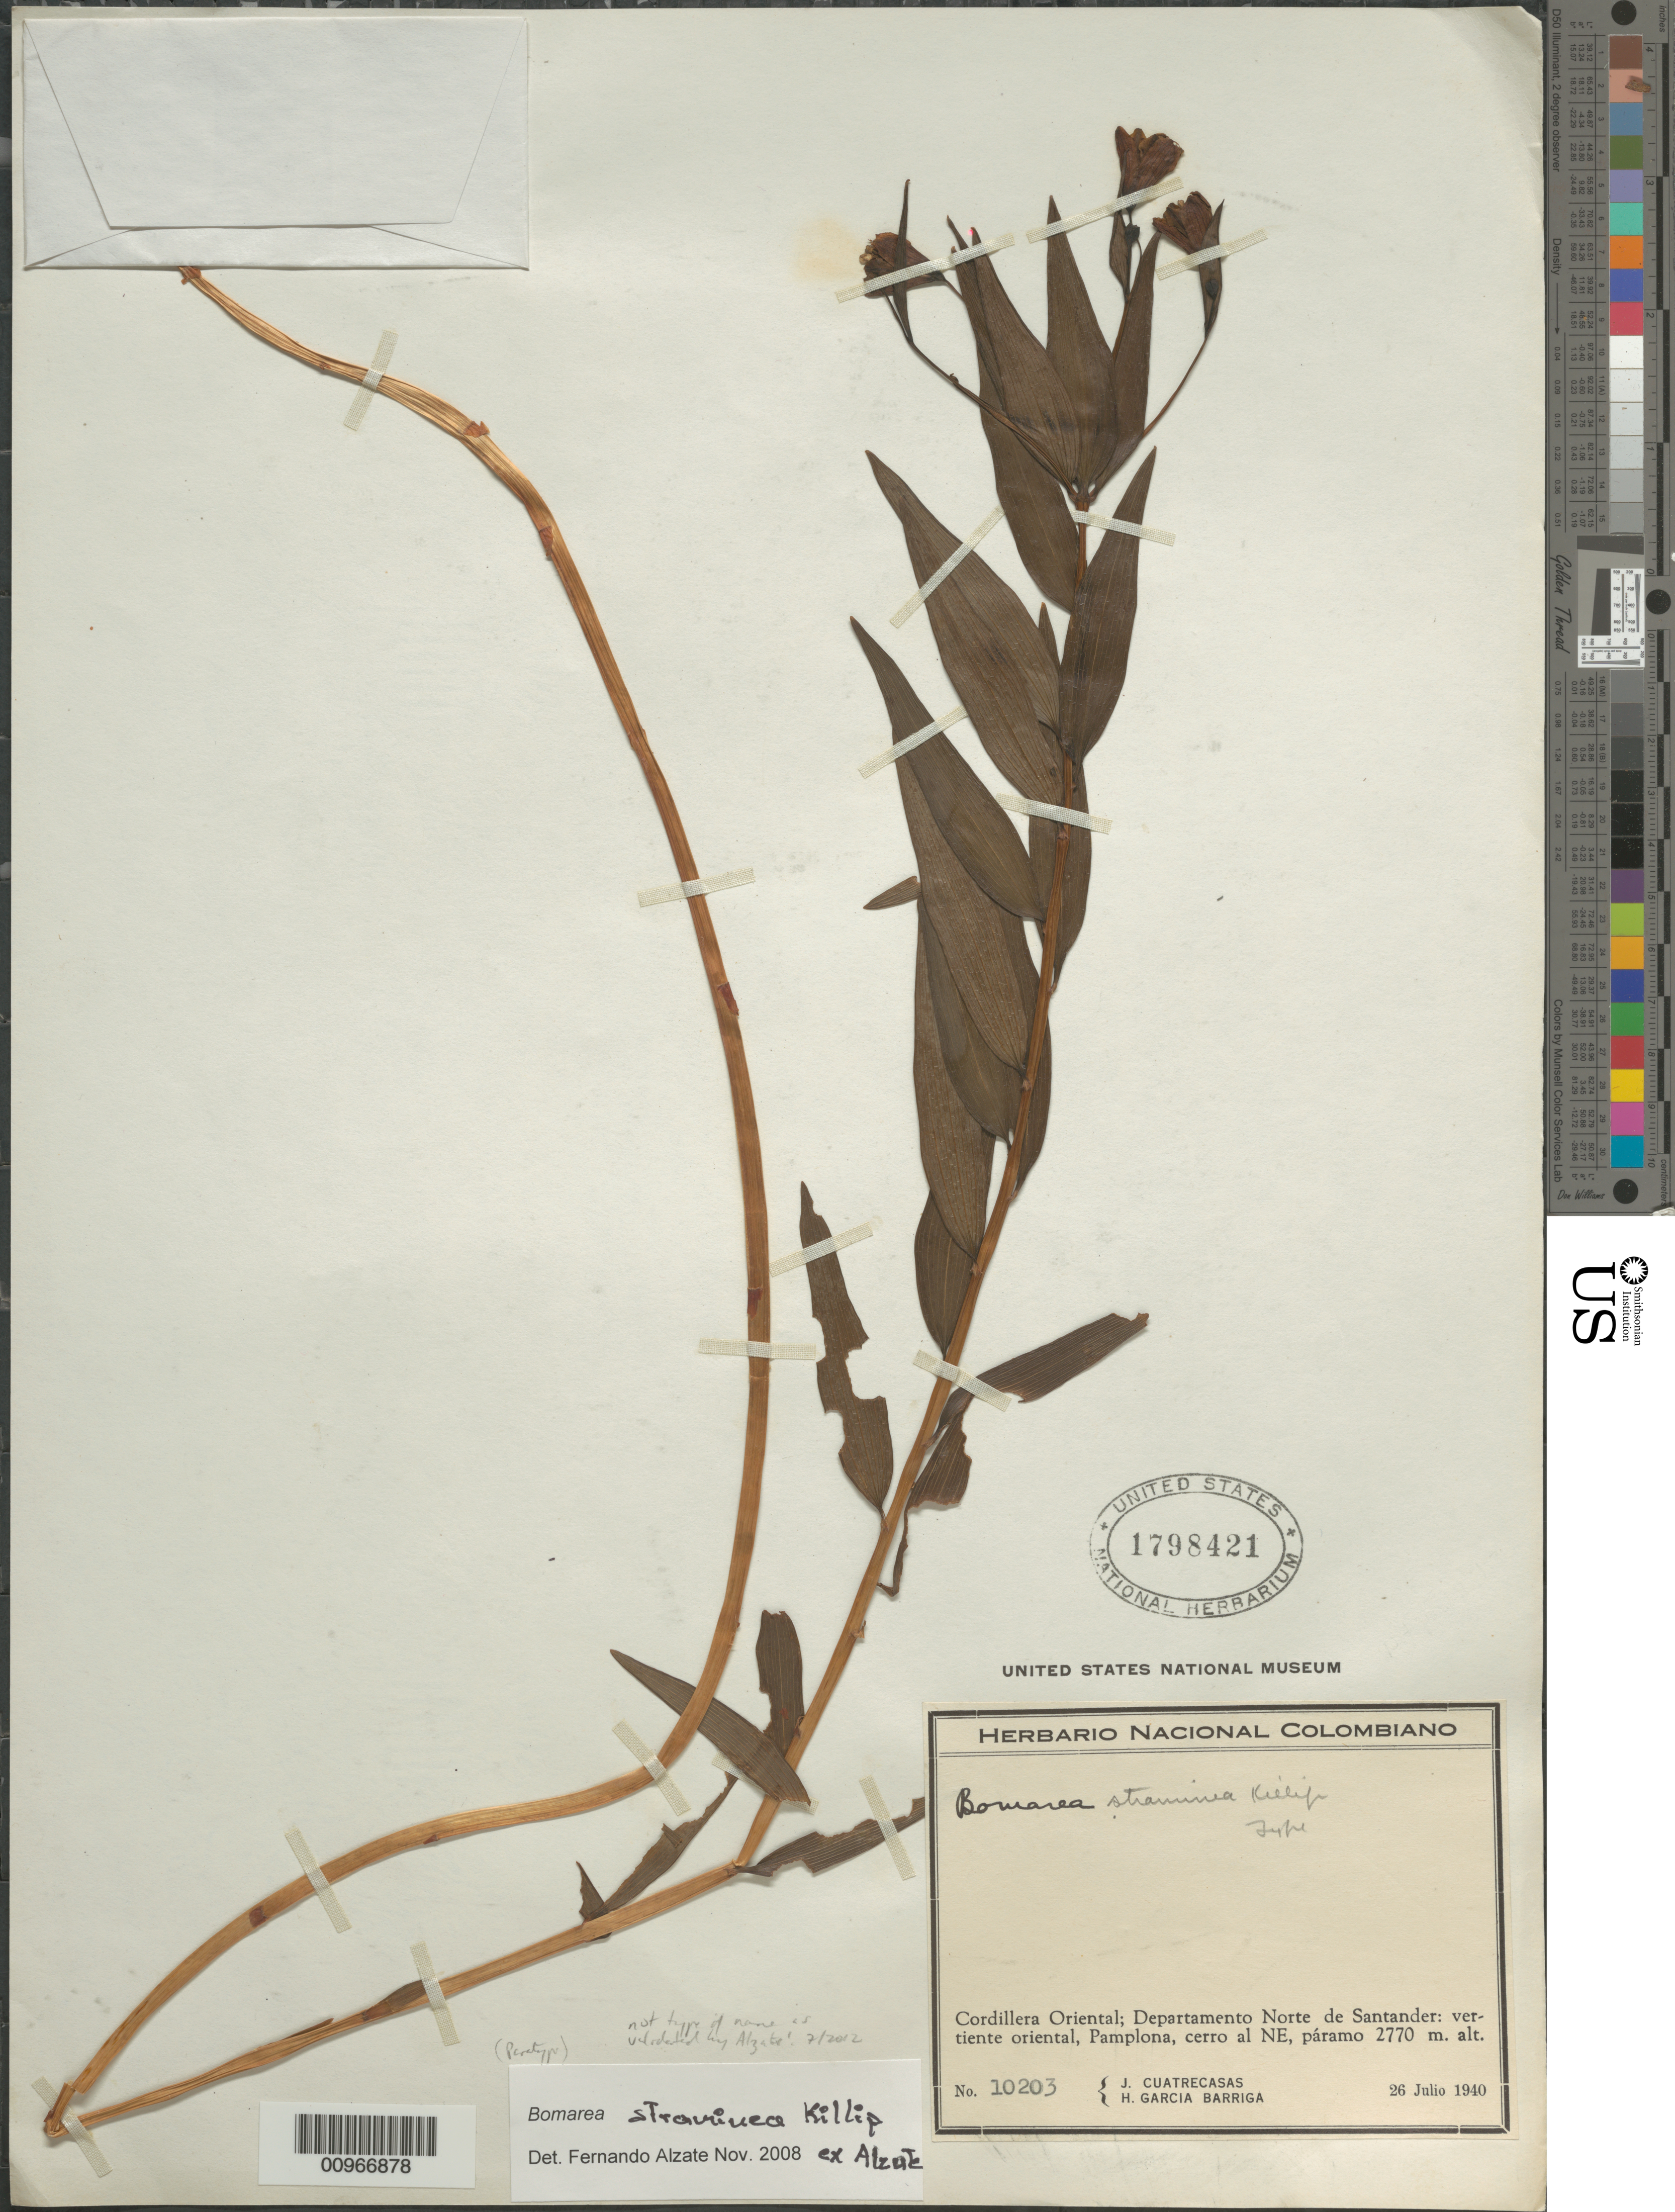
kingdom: Plantae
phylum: Tracheophyta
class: Liliopsida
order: Liliales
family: Alstroemeriaceae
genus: Bomarea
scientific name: Bomarea straminea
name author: Killip ex Alzate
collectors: J. Cuatrecasas & H. García Barriga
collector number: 10203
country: Colombia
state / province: Norte de Santander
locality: Pamplona, cerro al NE Paramo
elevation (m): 2770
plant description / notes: Paratype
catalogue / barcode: US 1798421